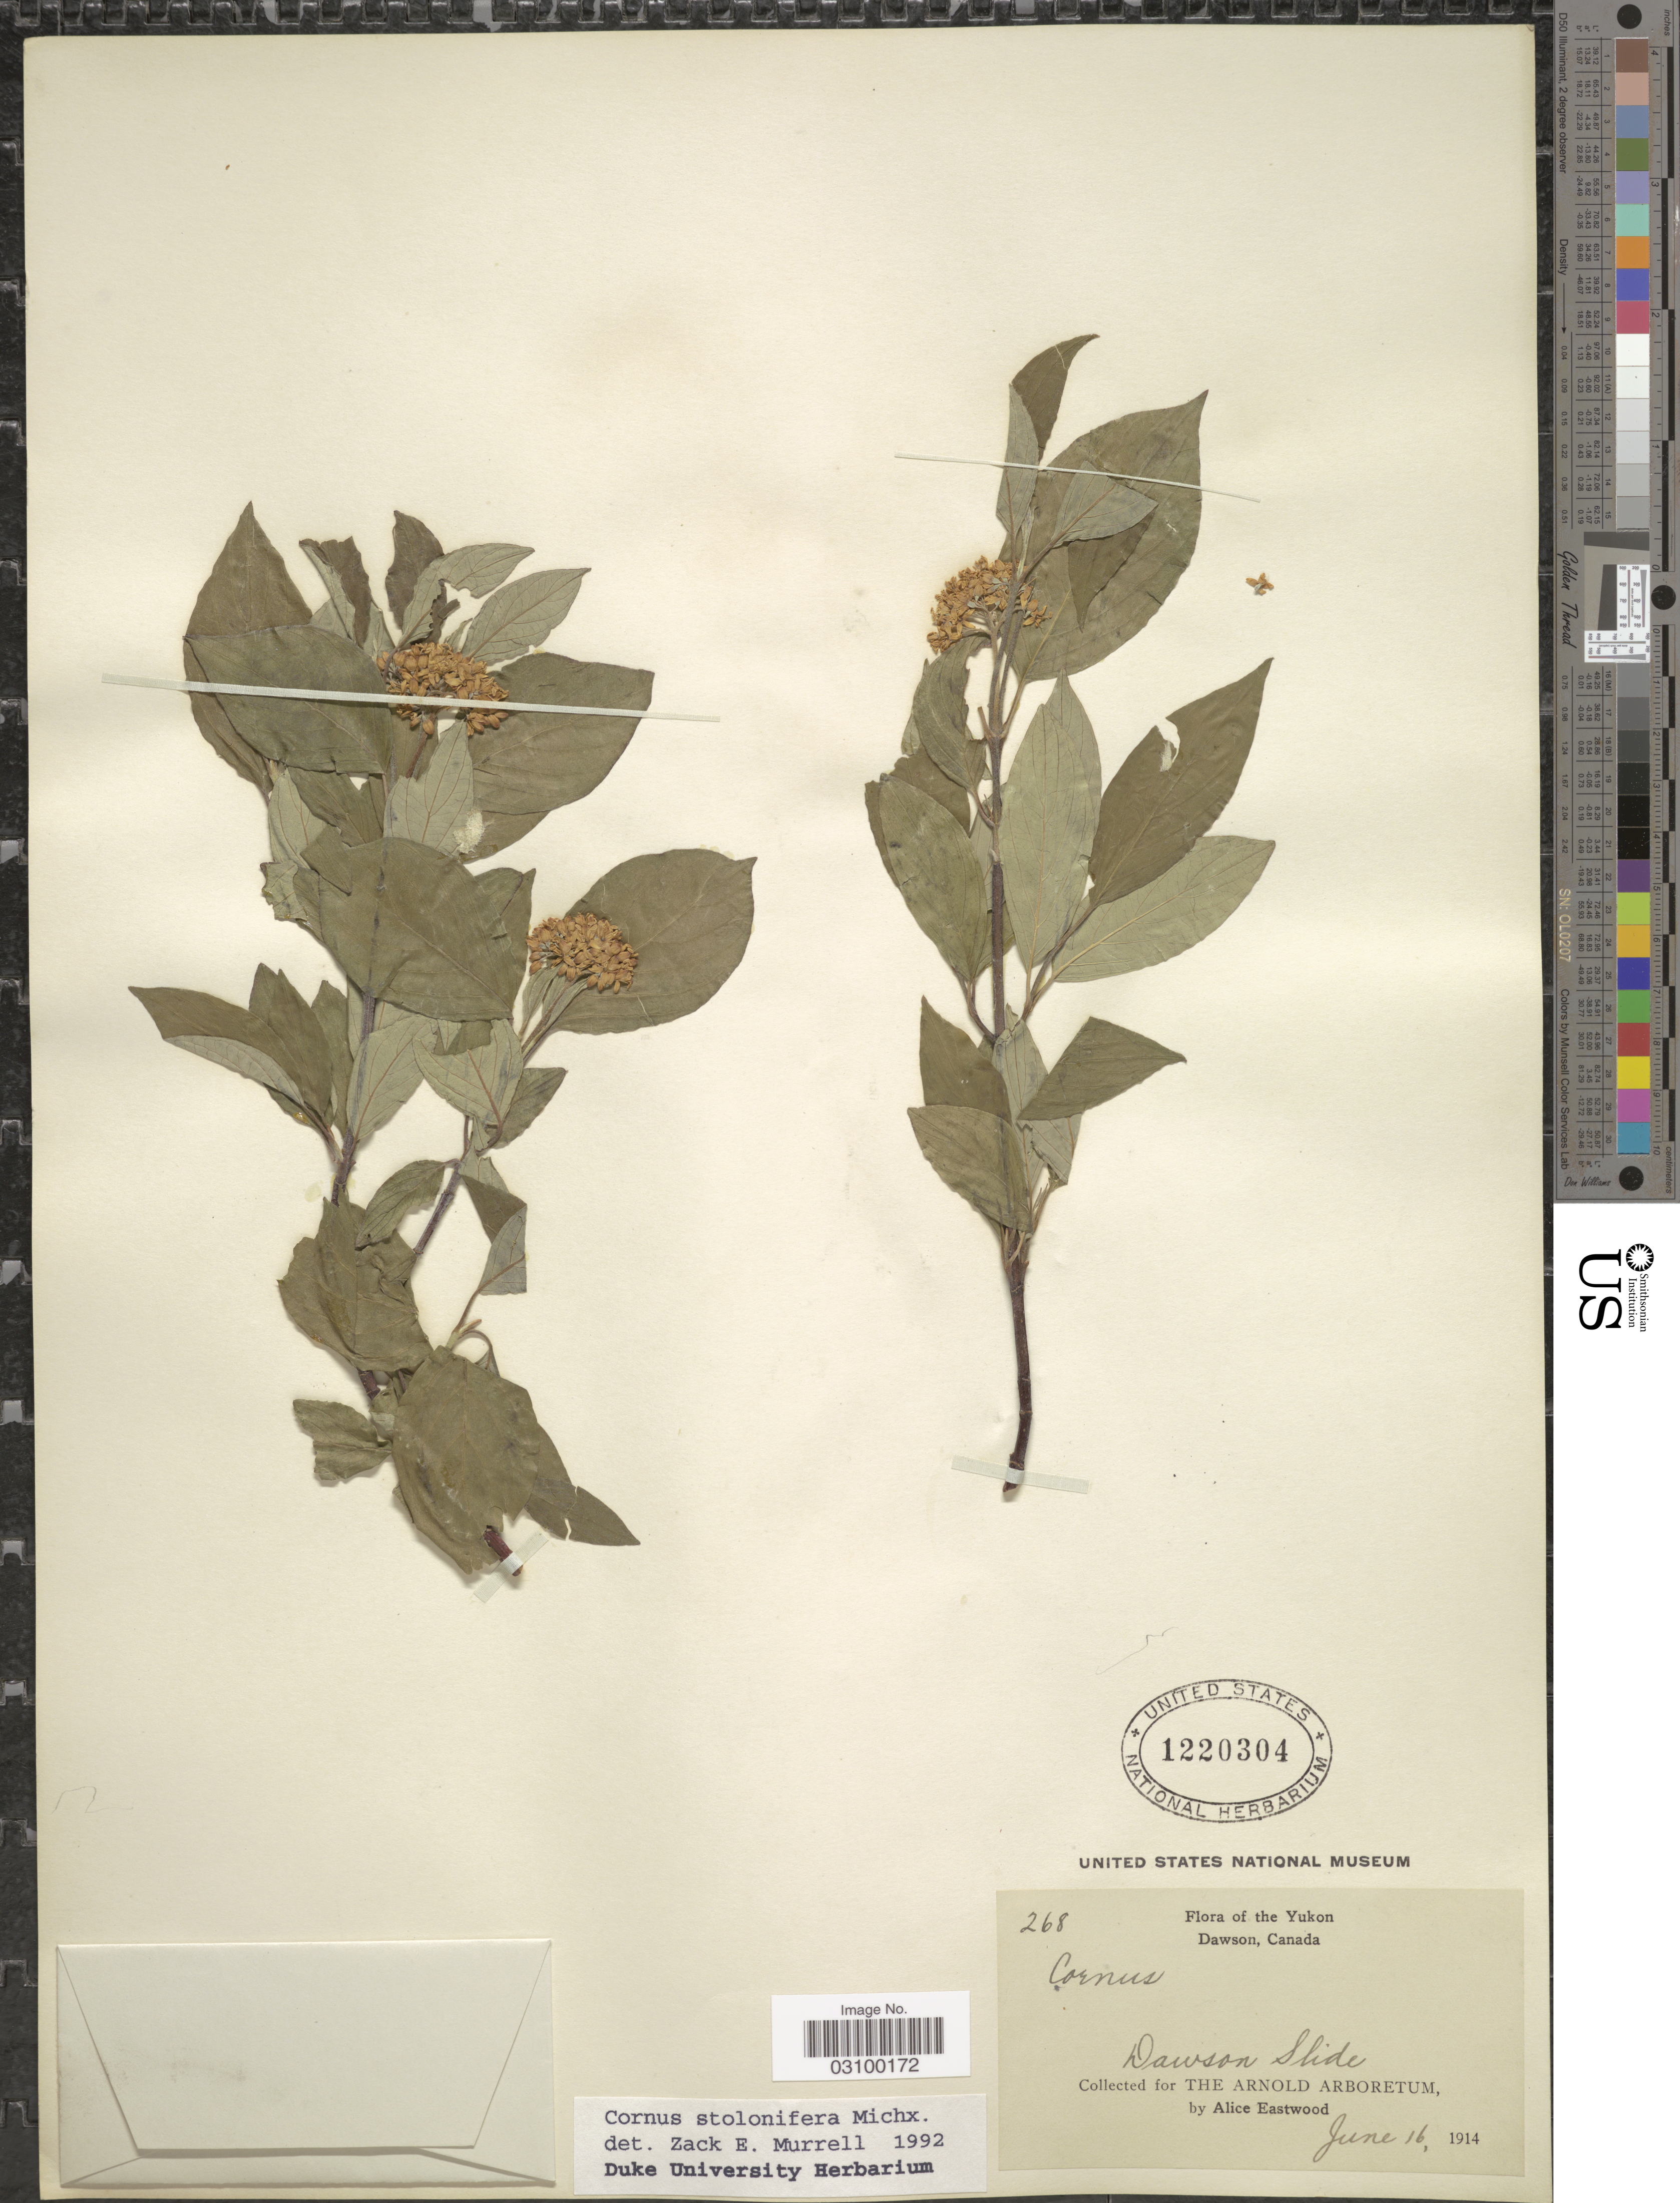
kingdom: Plantae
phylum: Tracheophyta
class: Magnoliopsida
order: Cornales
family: Cornaceae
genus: Cornus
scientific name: Cornus sericea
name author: L.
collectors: A. Eastwood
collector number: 268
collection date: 1914-06-16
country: Canada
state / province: Yukon Territory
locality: Yukon. Dawson. Dawson Slide.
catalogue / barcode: US 1220304